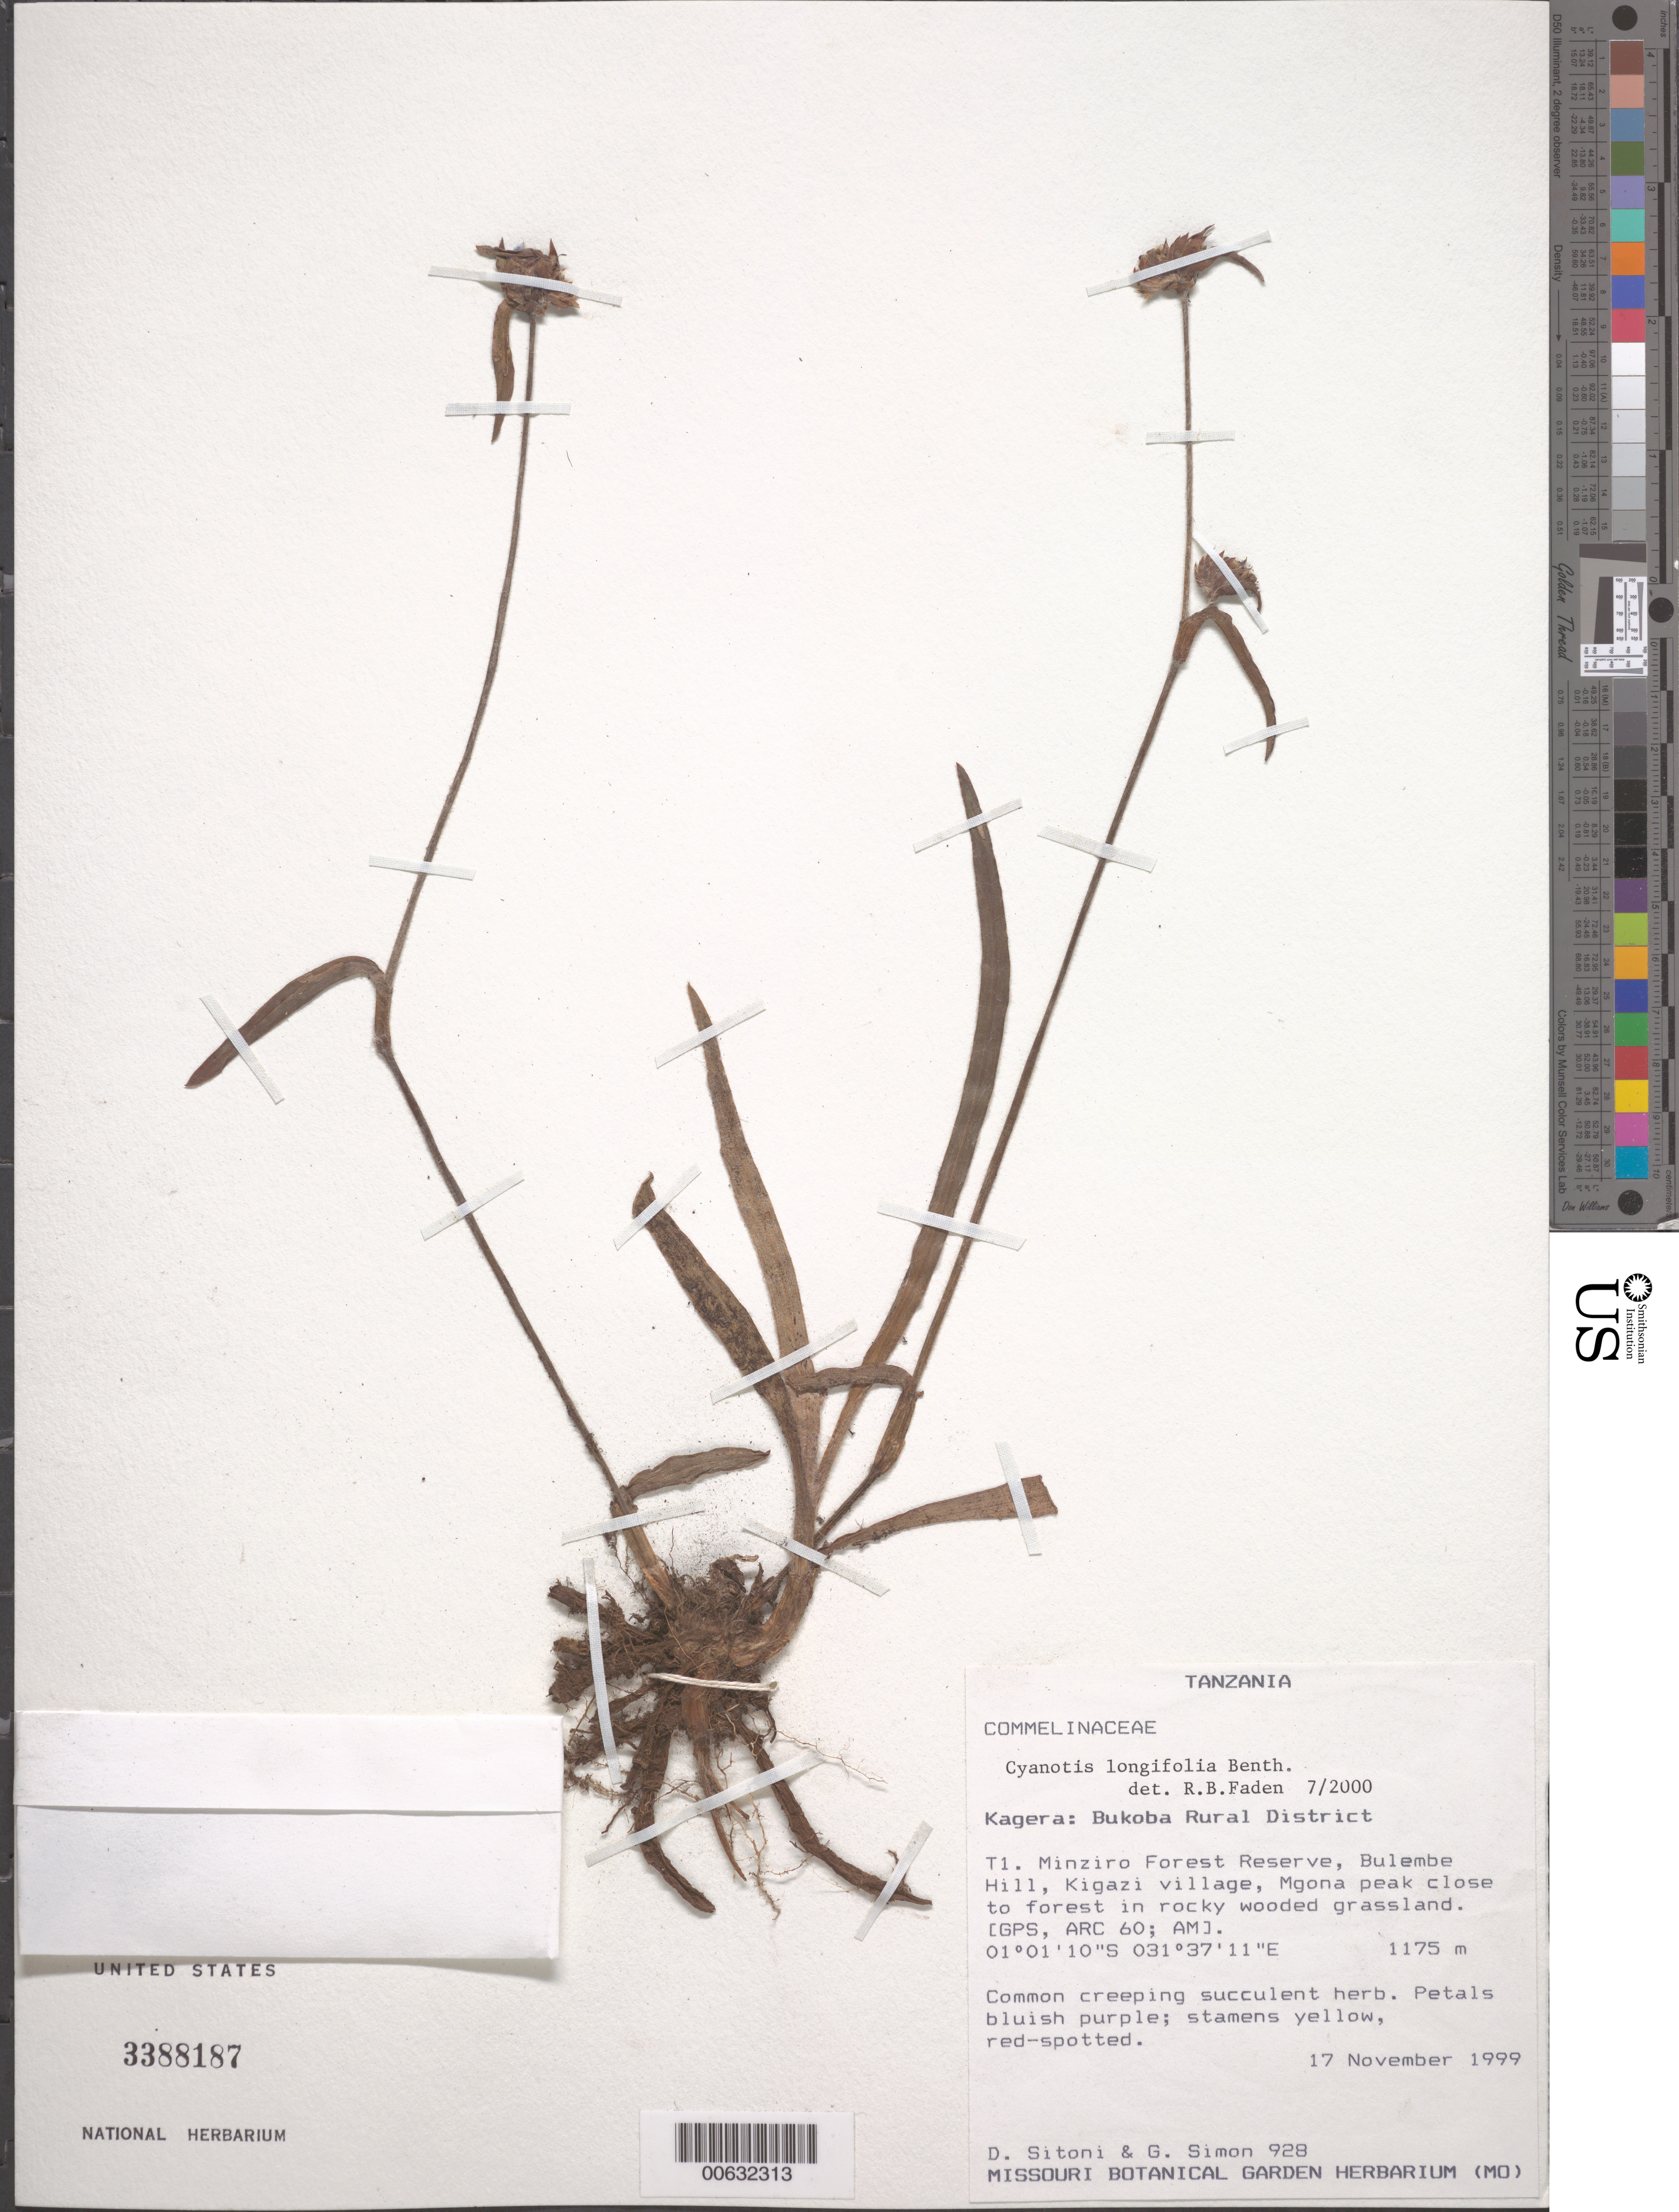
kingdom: Plantae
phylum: Tracheophyta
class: Liliopsida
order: Commelinales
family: Commelinaceae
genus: Cyanotis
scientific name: Cyanotis longifolia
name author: Benth.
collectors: D. Sitoni & G. Simon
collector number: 928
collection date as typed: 17 Nov 1999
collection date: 1999-11-17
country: Tanzania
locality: T1, minziro forest reserve, bulembe hill, logazo vo;;age. ,gpma [eal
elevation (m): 1175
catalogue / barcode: US 3388487